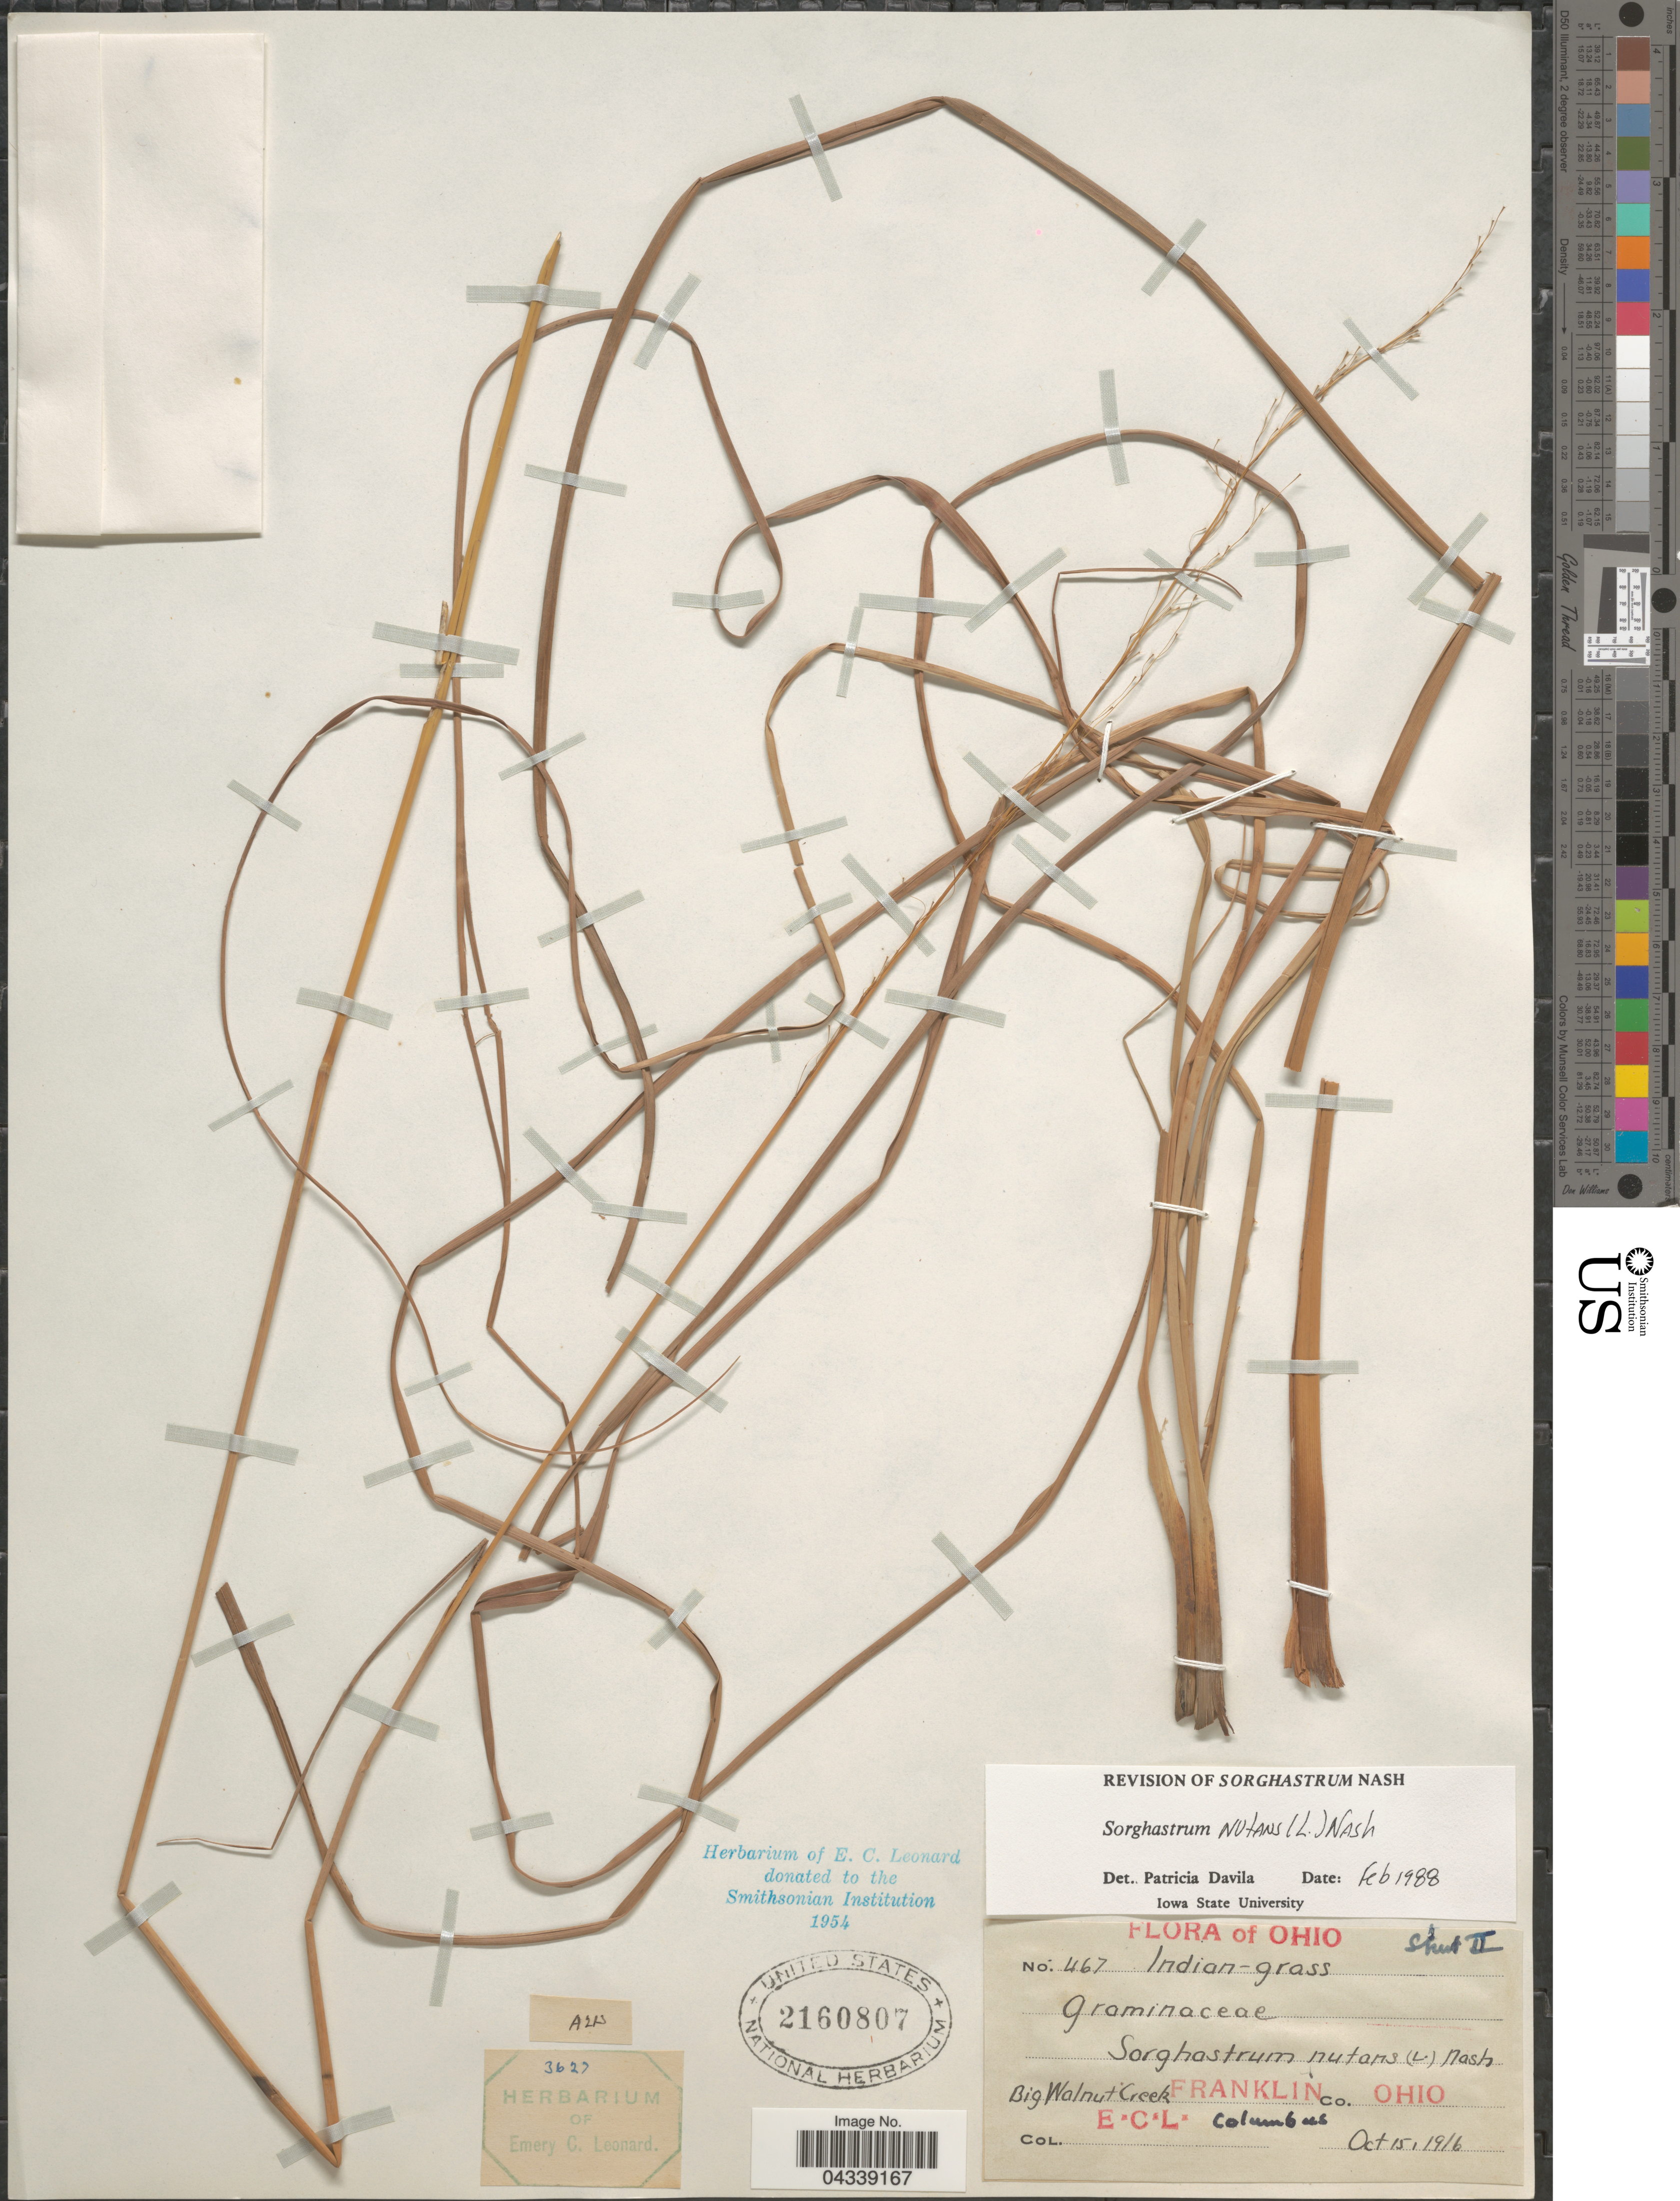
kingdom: Plantae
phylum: Tracheophyta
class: Liliopsida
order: Poales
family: Poaceae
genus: Sorghastrum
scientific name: Sorghastrum nutans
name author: (L.) Nash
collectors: E. C. Leonard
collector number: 467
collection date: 1916-10-15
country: United States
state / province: Ohio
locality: Big Walnut Creek Franklin Co. Columbus.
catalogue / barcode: US 2160807